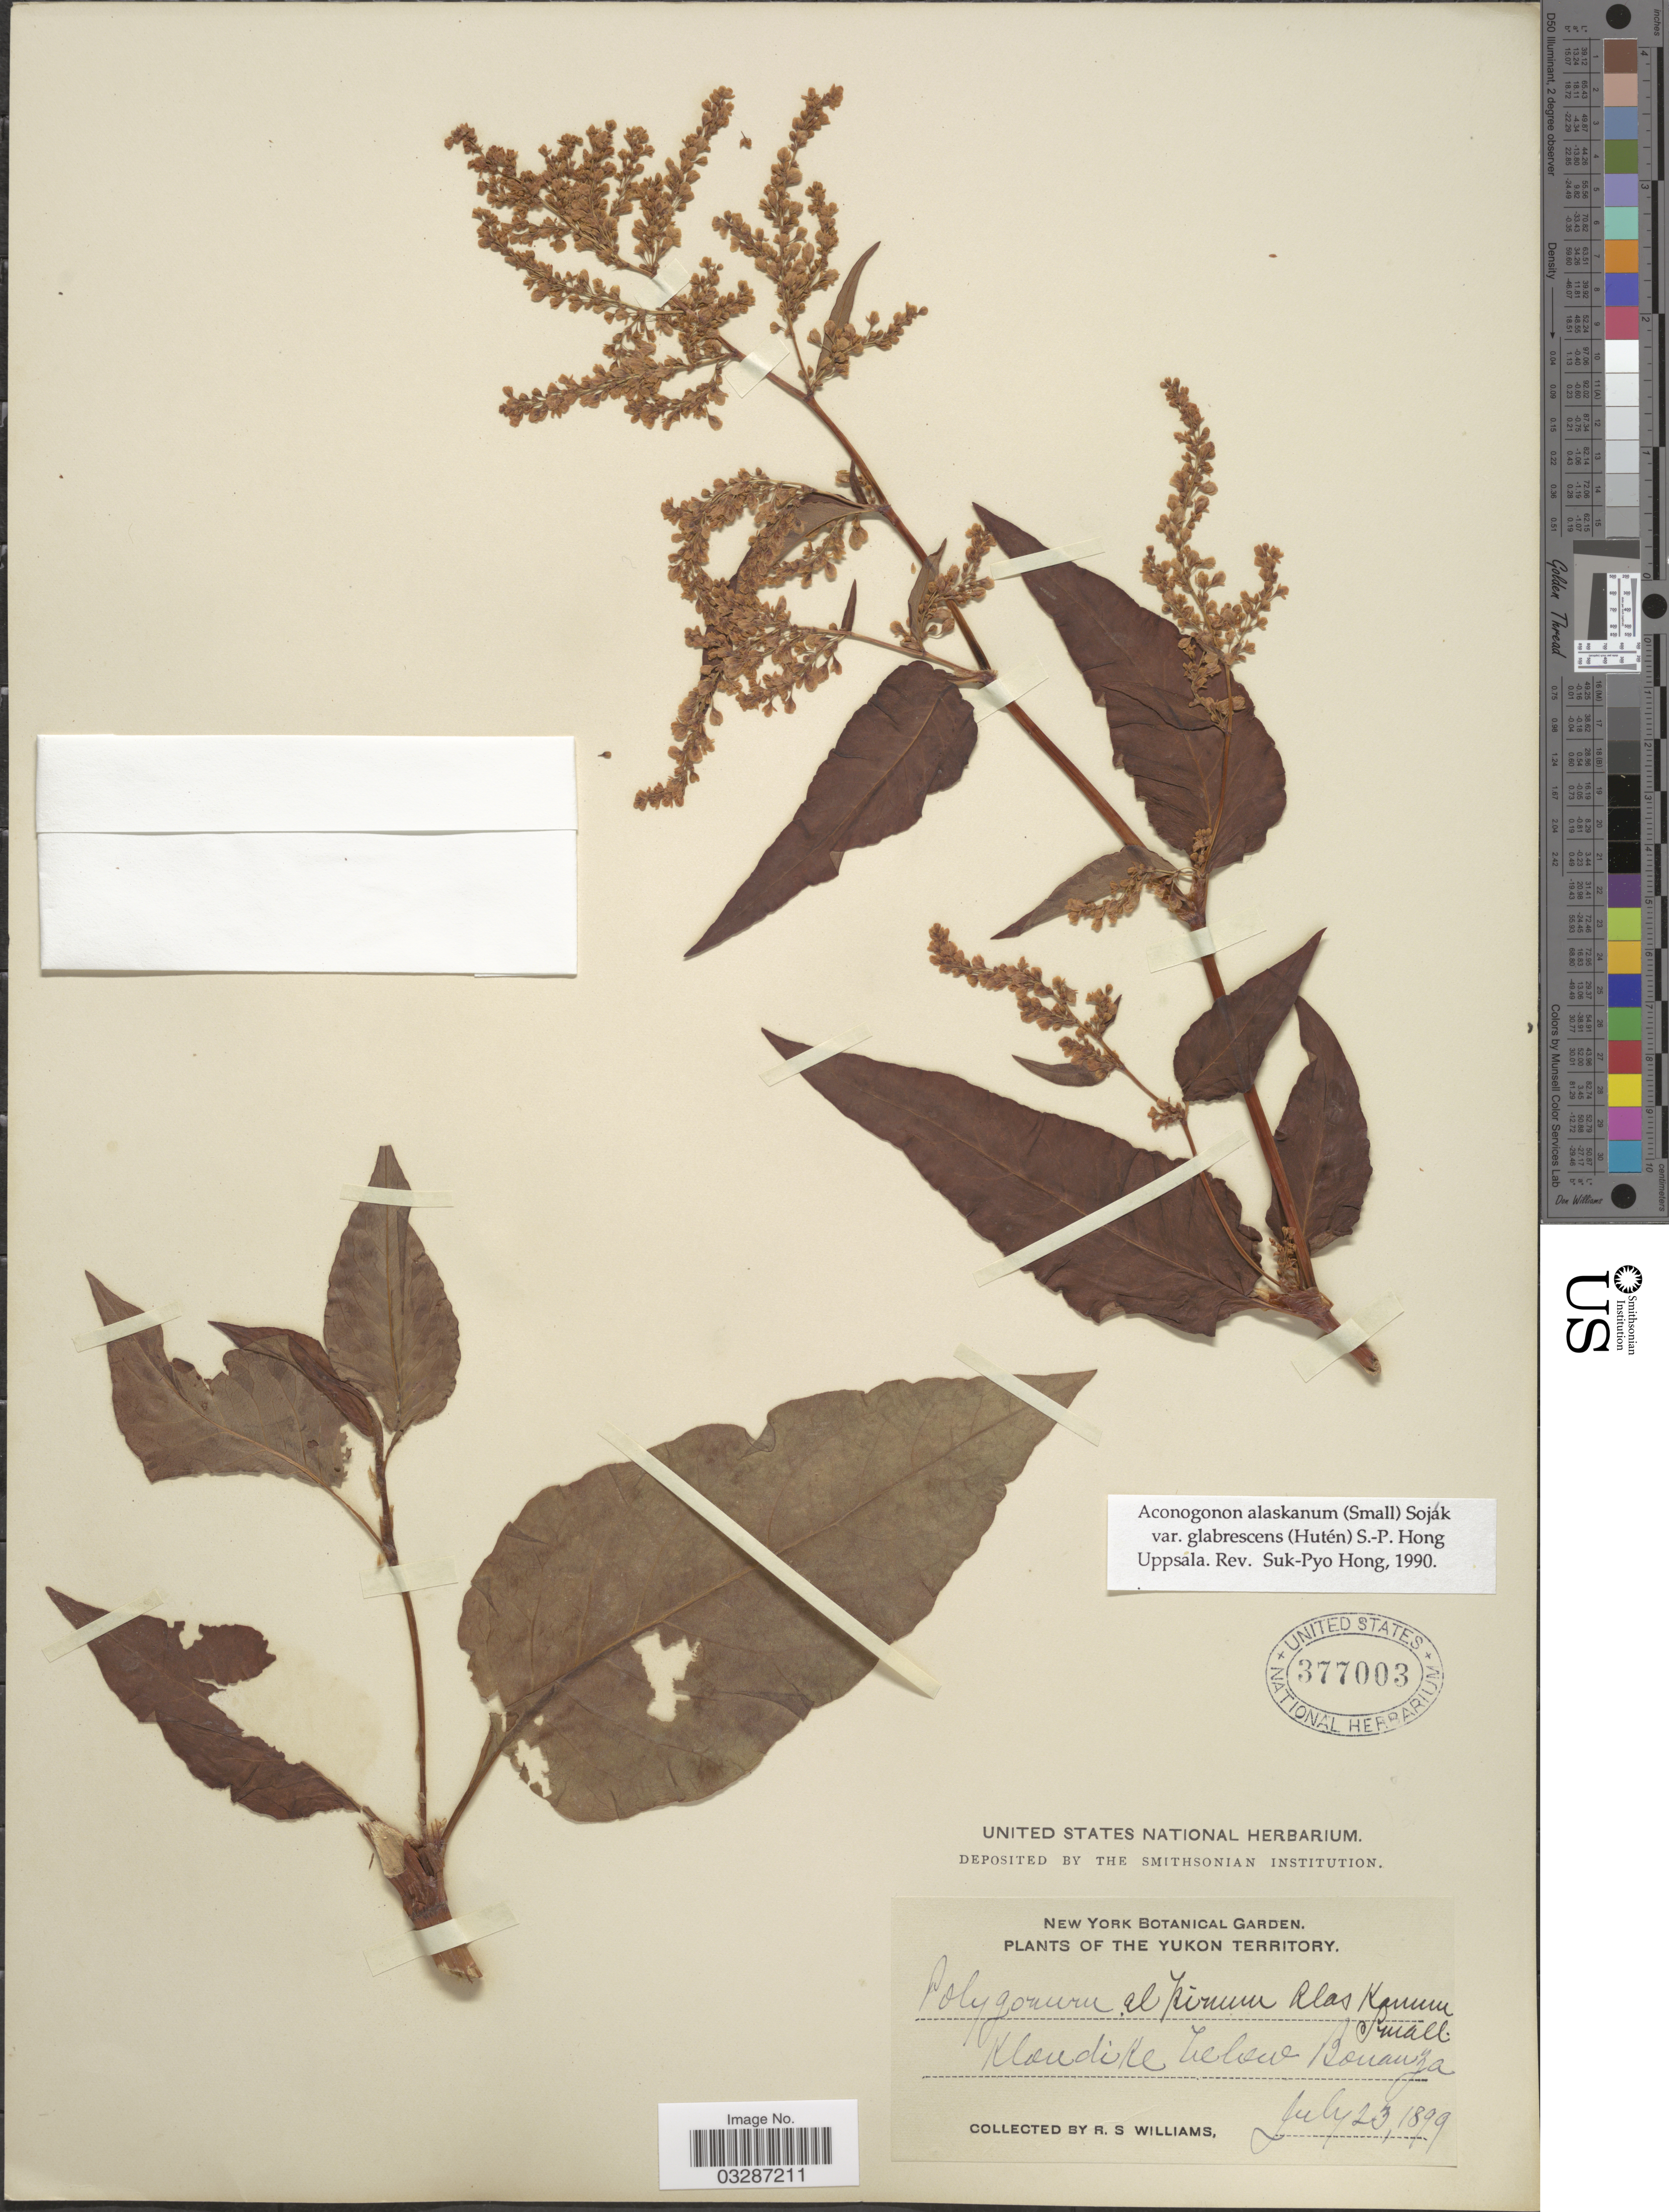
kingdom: Plantae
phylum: Tracheophyta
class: Magnoliopsida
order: Caryophyllales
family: Polygonaceae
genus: Koenigia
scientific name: Koenigia alaskana var. glabrescens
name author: (Hultén) T.M. Schust. & Reveal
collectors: R. S. Williams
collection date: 1899-07-23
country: Canada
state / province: Yukon Territory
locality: Klondike below Bonanza.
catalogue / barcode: US 377003